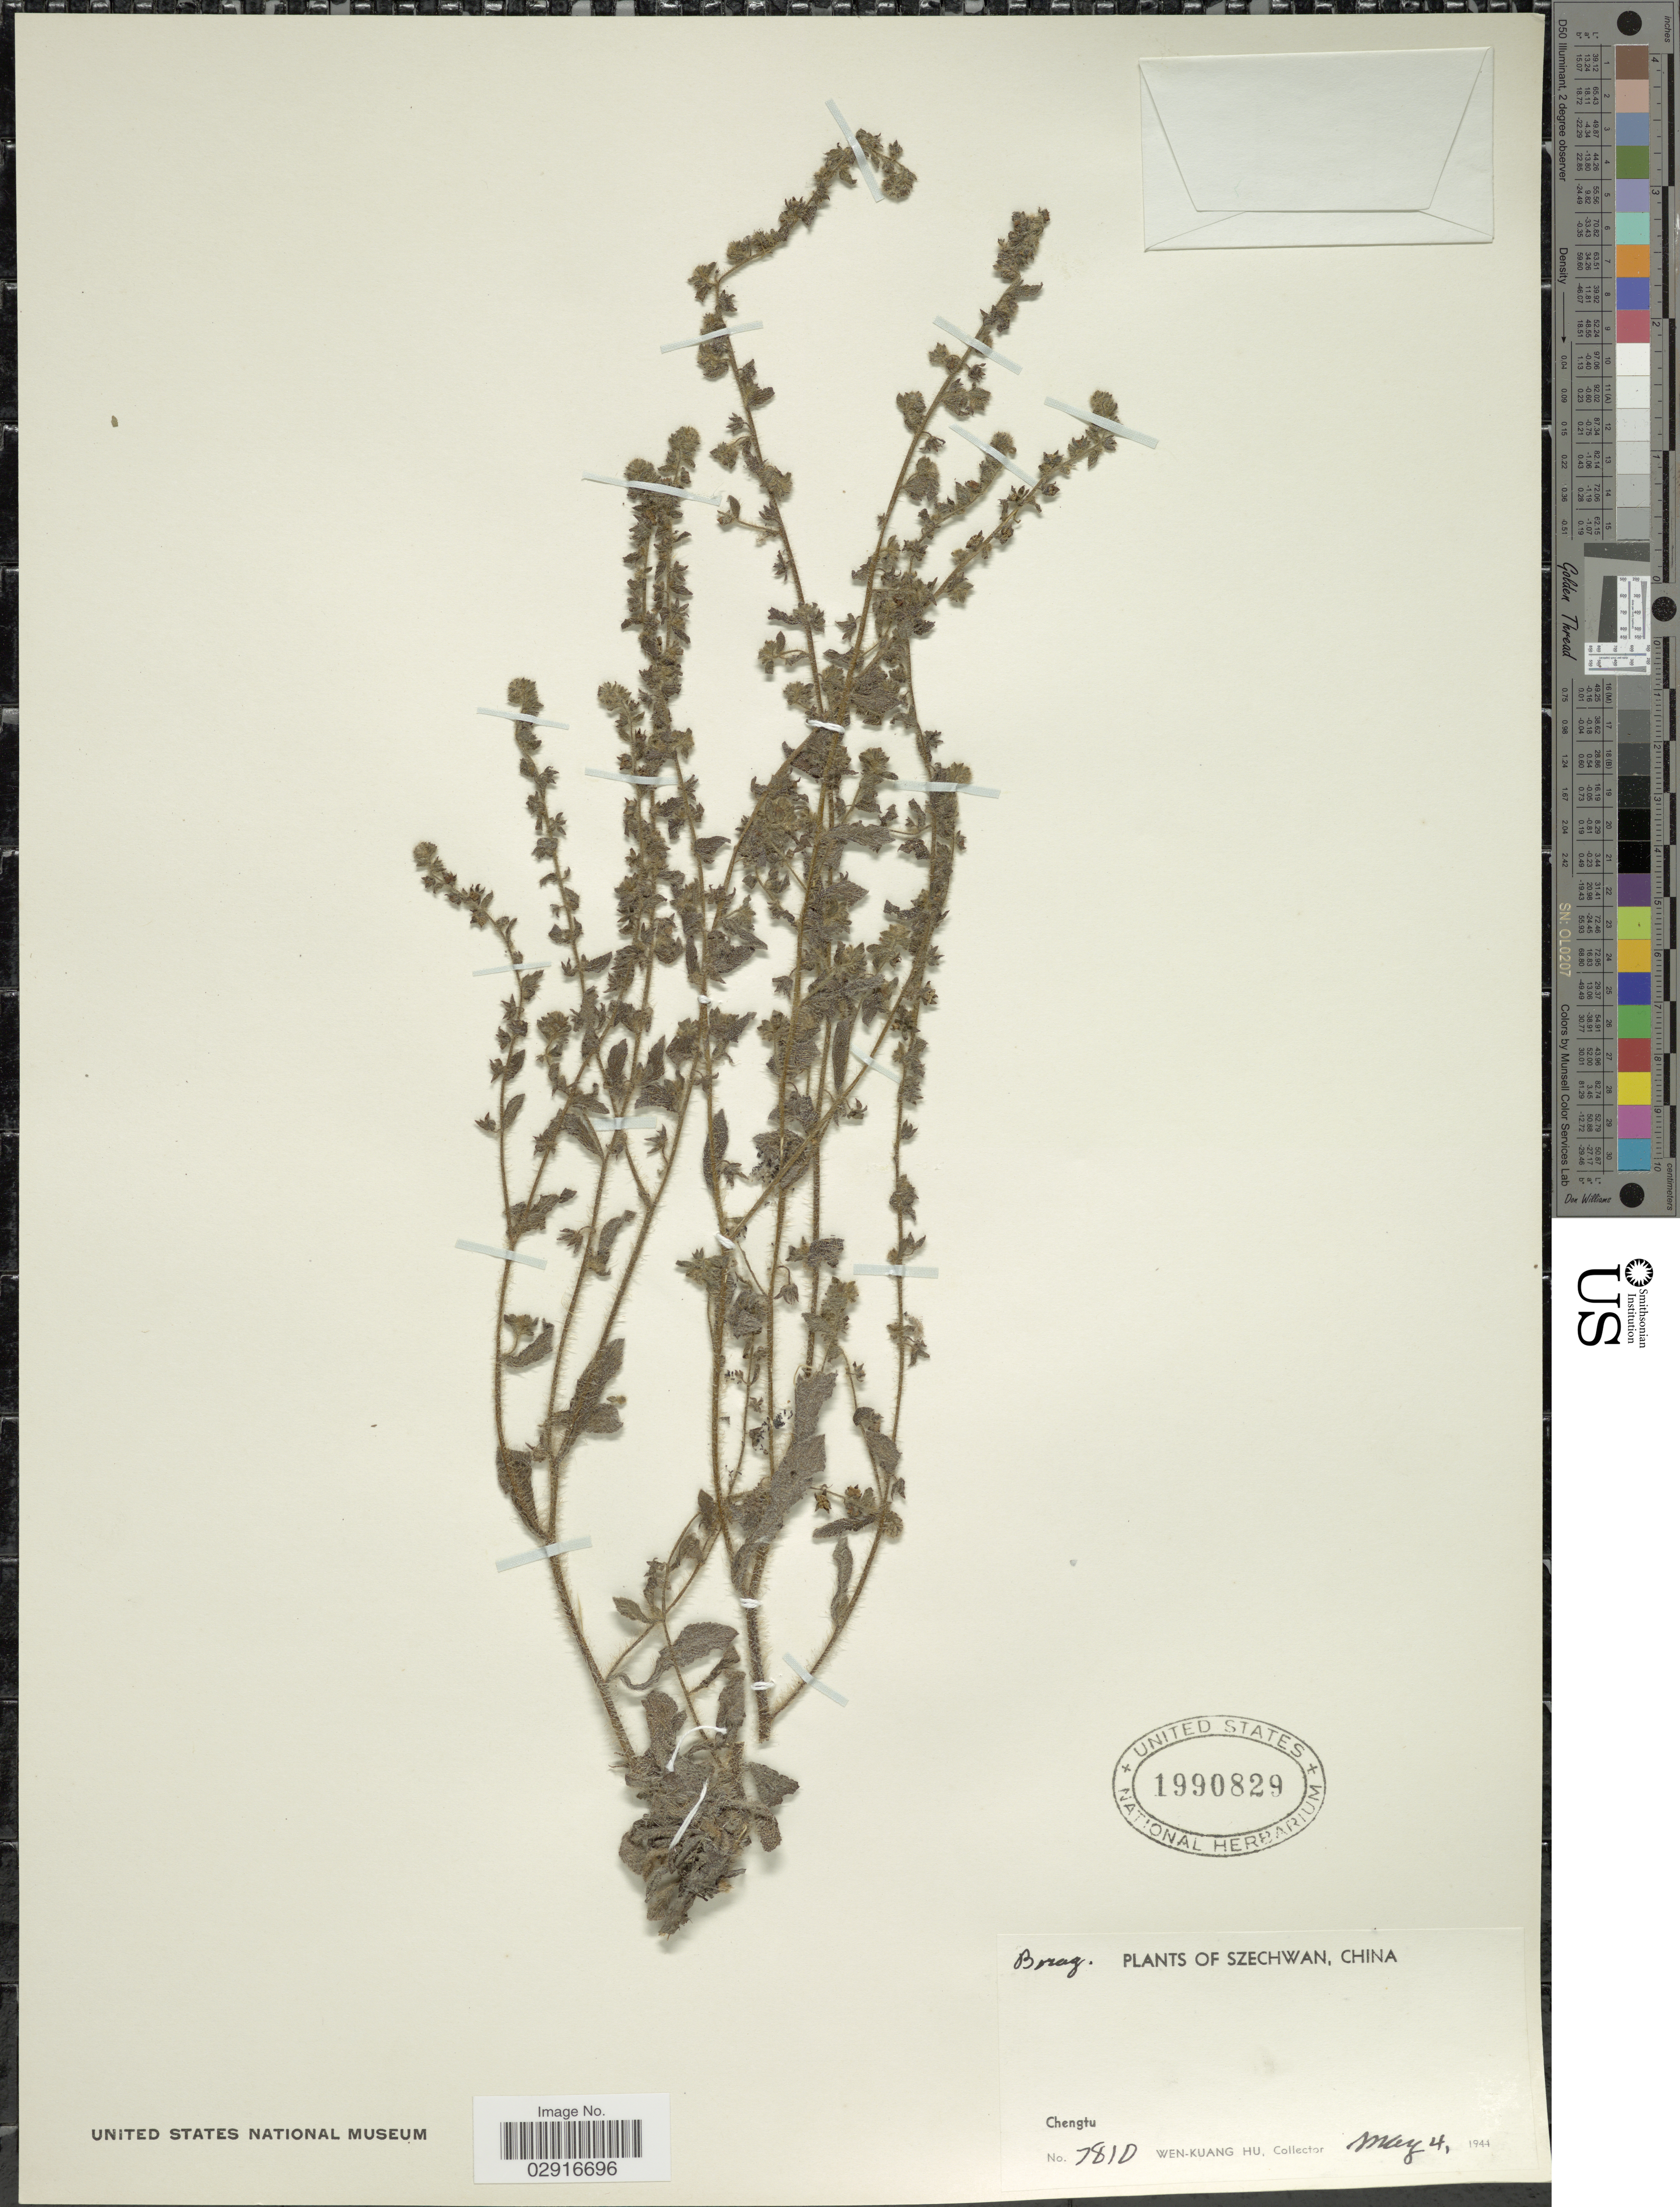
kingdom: Plantae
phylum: Tracheophyta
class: Magnoliopsida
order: Boraginales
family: Boraginaceae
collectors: W. K. Hu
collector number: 7810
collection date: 1944-05-04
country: China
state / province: Sichuan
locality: Szechwan. Chengtu.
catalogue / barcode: US 1990829